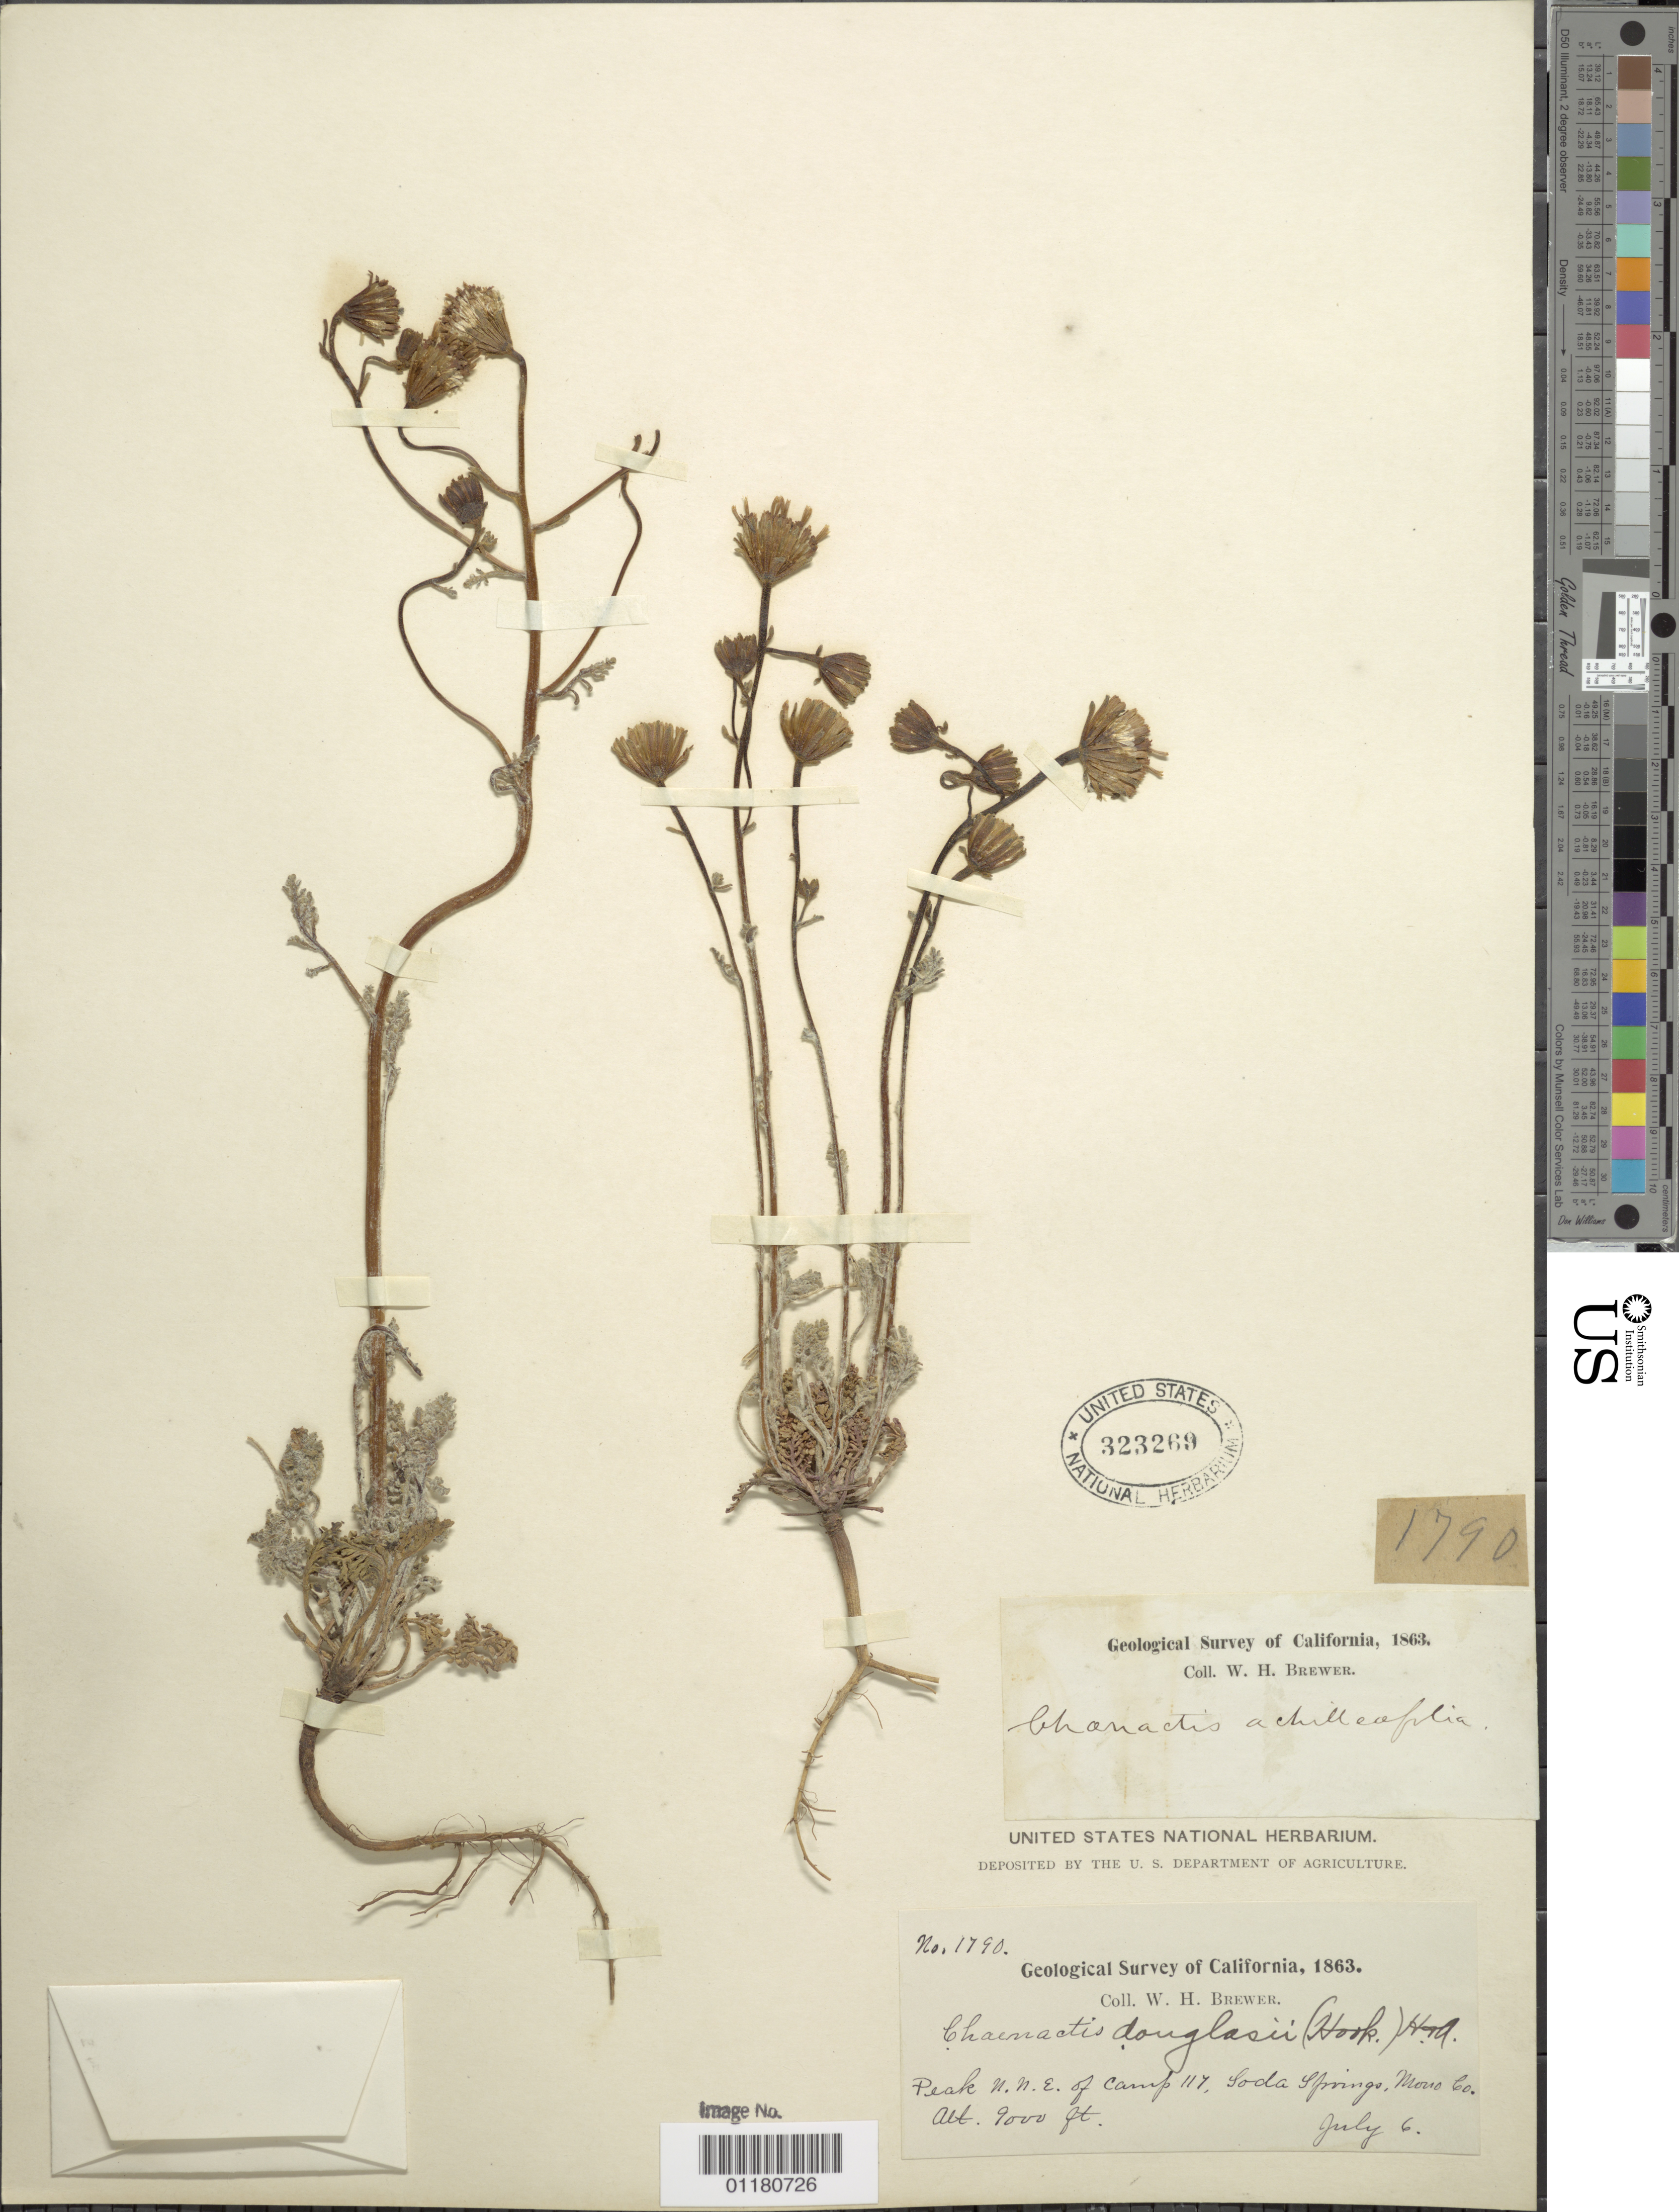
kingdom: Plantae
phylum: Tracheophyta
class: Magnoliopsida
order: Asterales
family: Asteraceae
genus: Chaenactis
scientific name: Chaenactis douglasii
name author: Hook. & Arn.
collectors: W. H. Brewer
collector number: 1790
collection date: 1863-07-06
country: United States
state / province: California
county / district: Mono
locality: Peak n.n.e. of Camp 117, Soda Springs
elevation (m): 2743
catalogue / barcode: US 323269